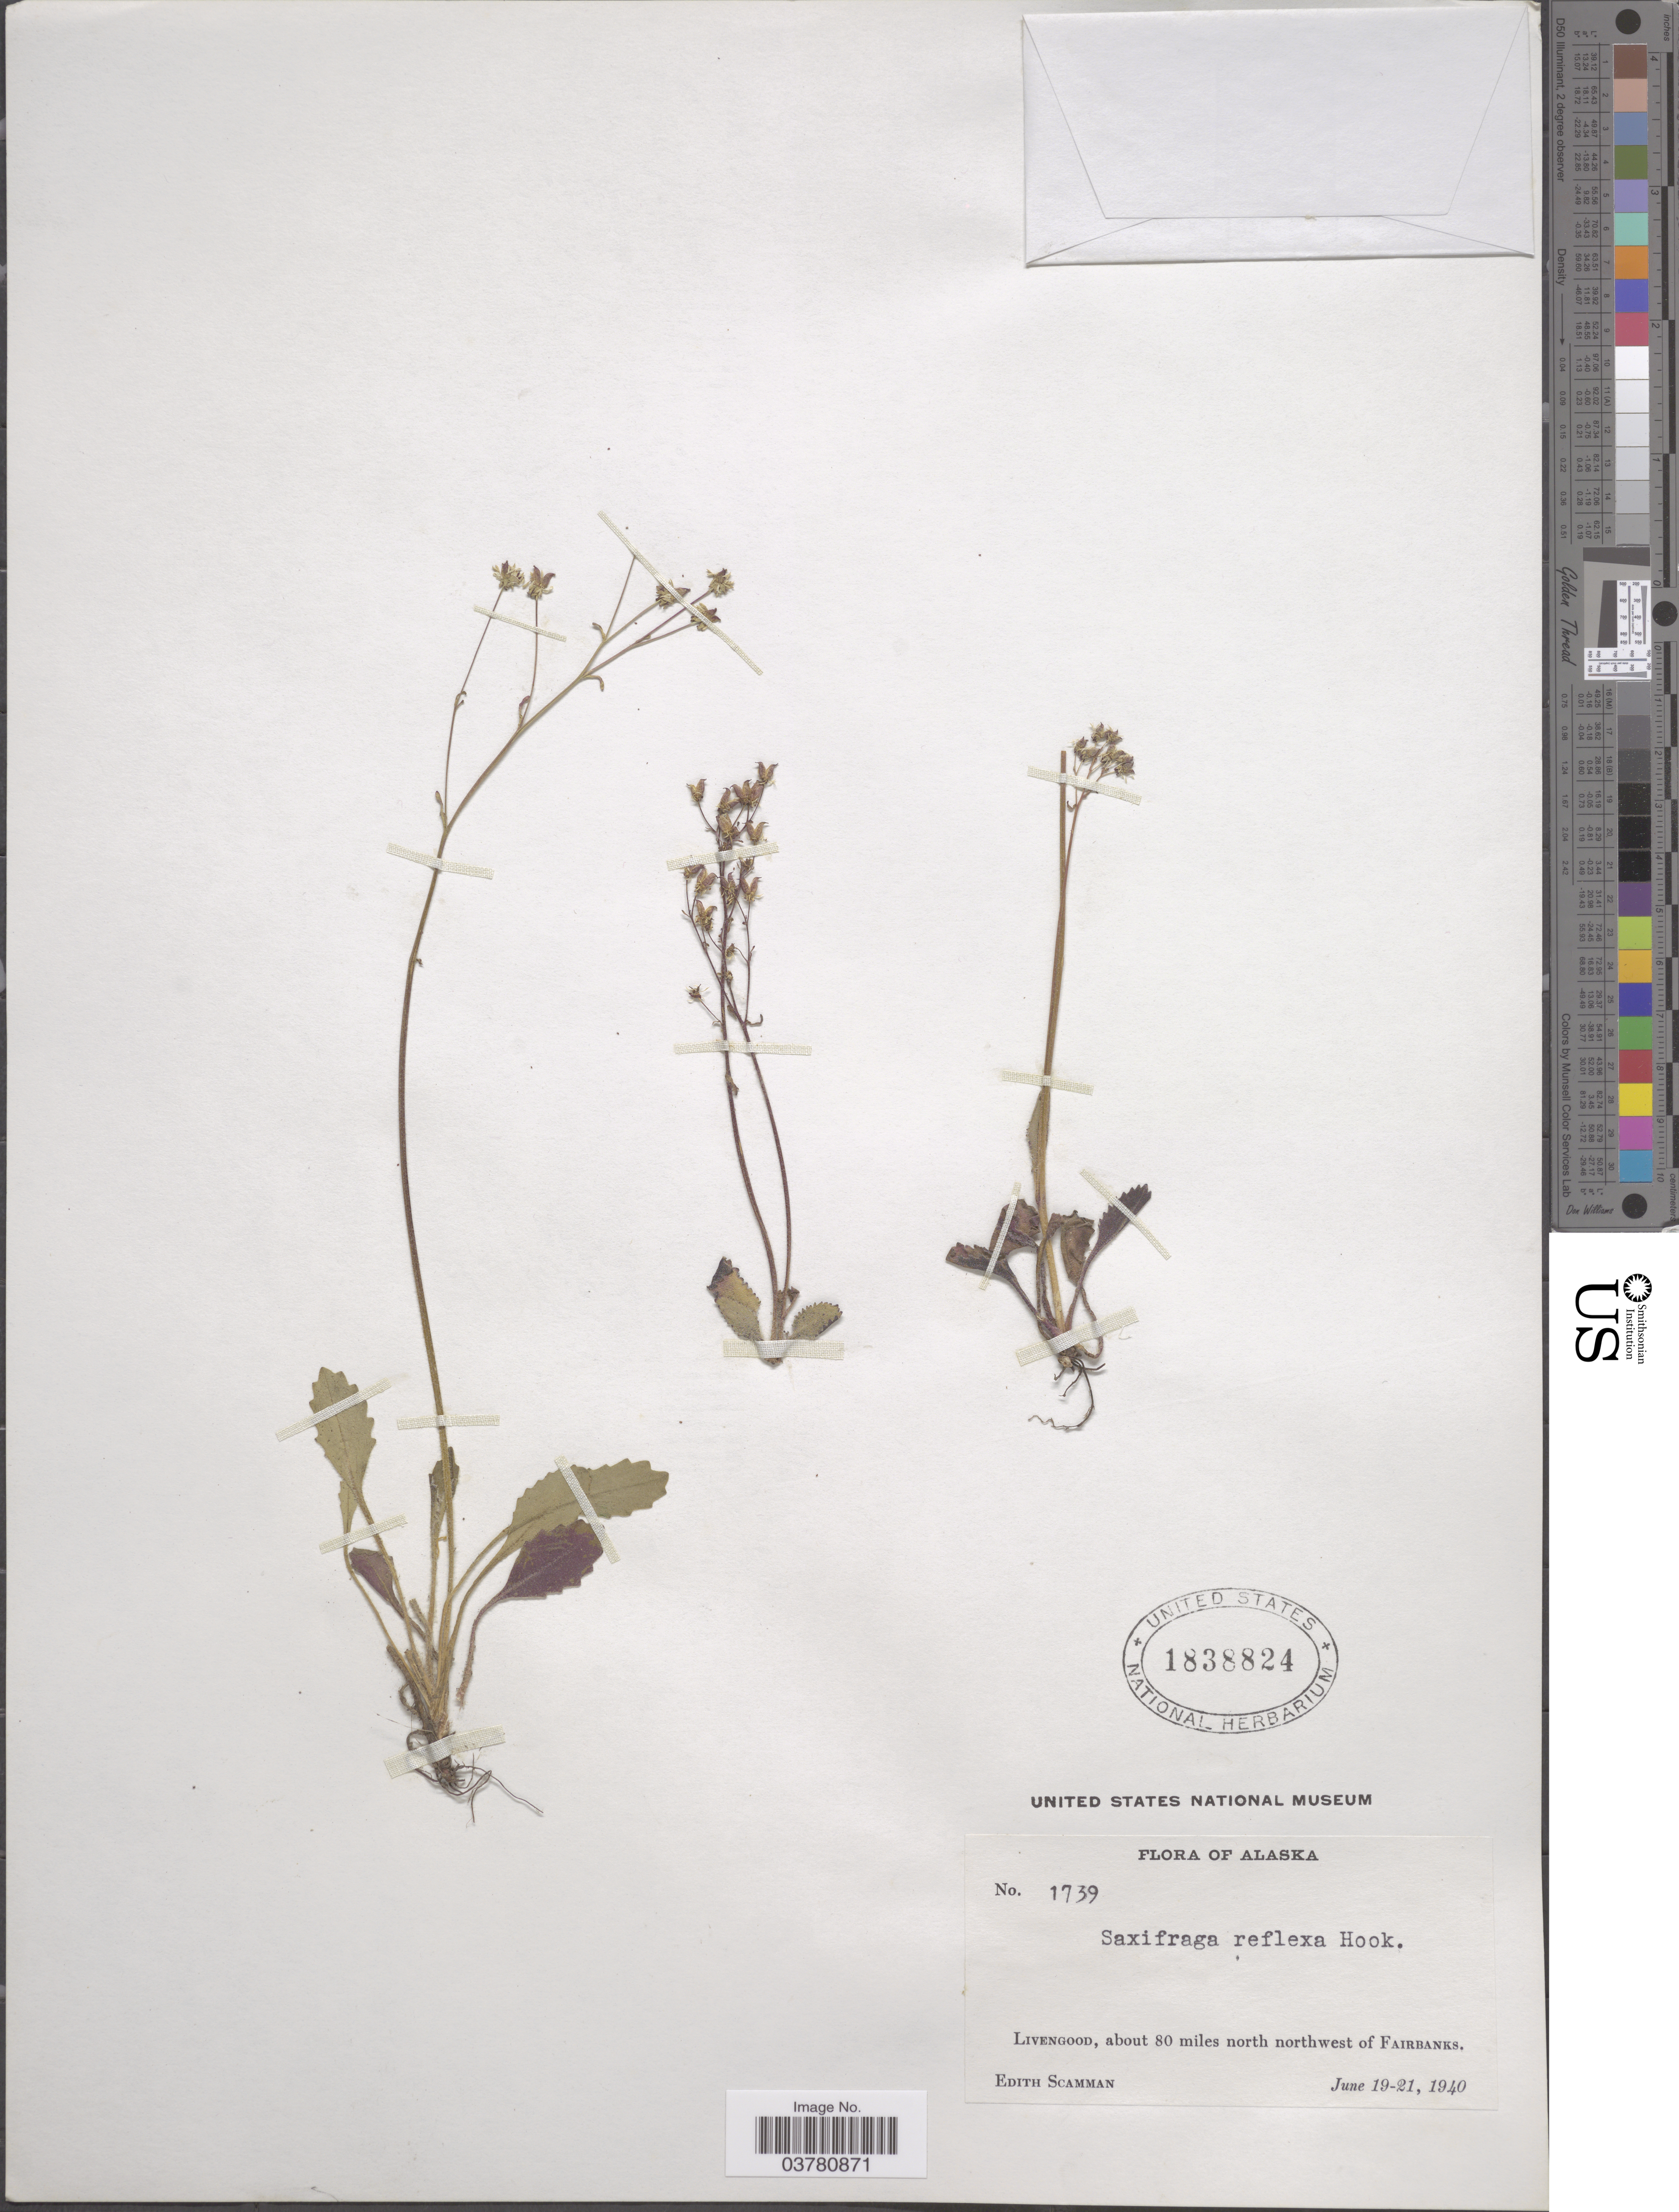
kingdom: Plantae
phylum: Tracheophyta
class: Magnoliopsida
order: Saxifragales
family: Saxifragaceae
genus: Micranthes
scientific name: Micranthes reflexa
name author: (Hook.) Small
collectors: E. Scamman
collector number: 1739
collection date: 1940-06-19/1940-06-21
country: United States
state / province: Alaska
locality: Livengood, about 80 miles north northwest of Fairbanks.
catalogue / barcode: US 1838824